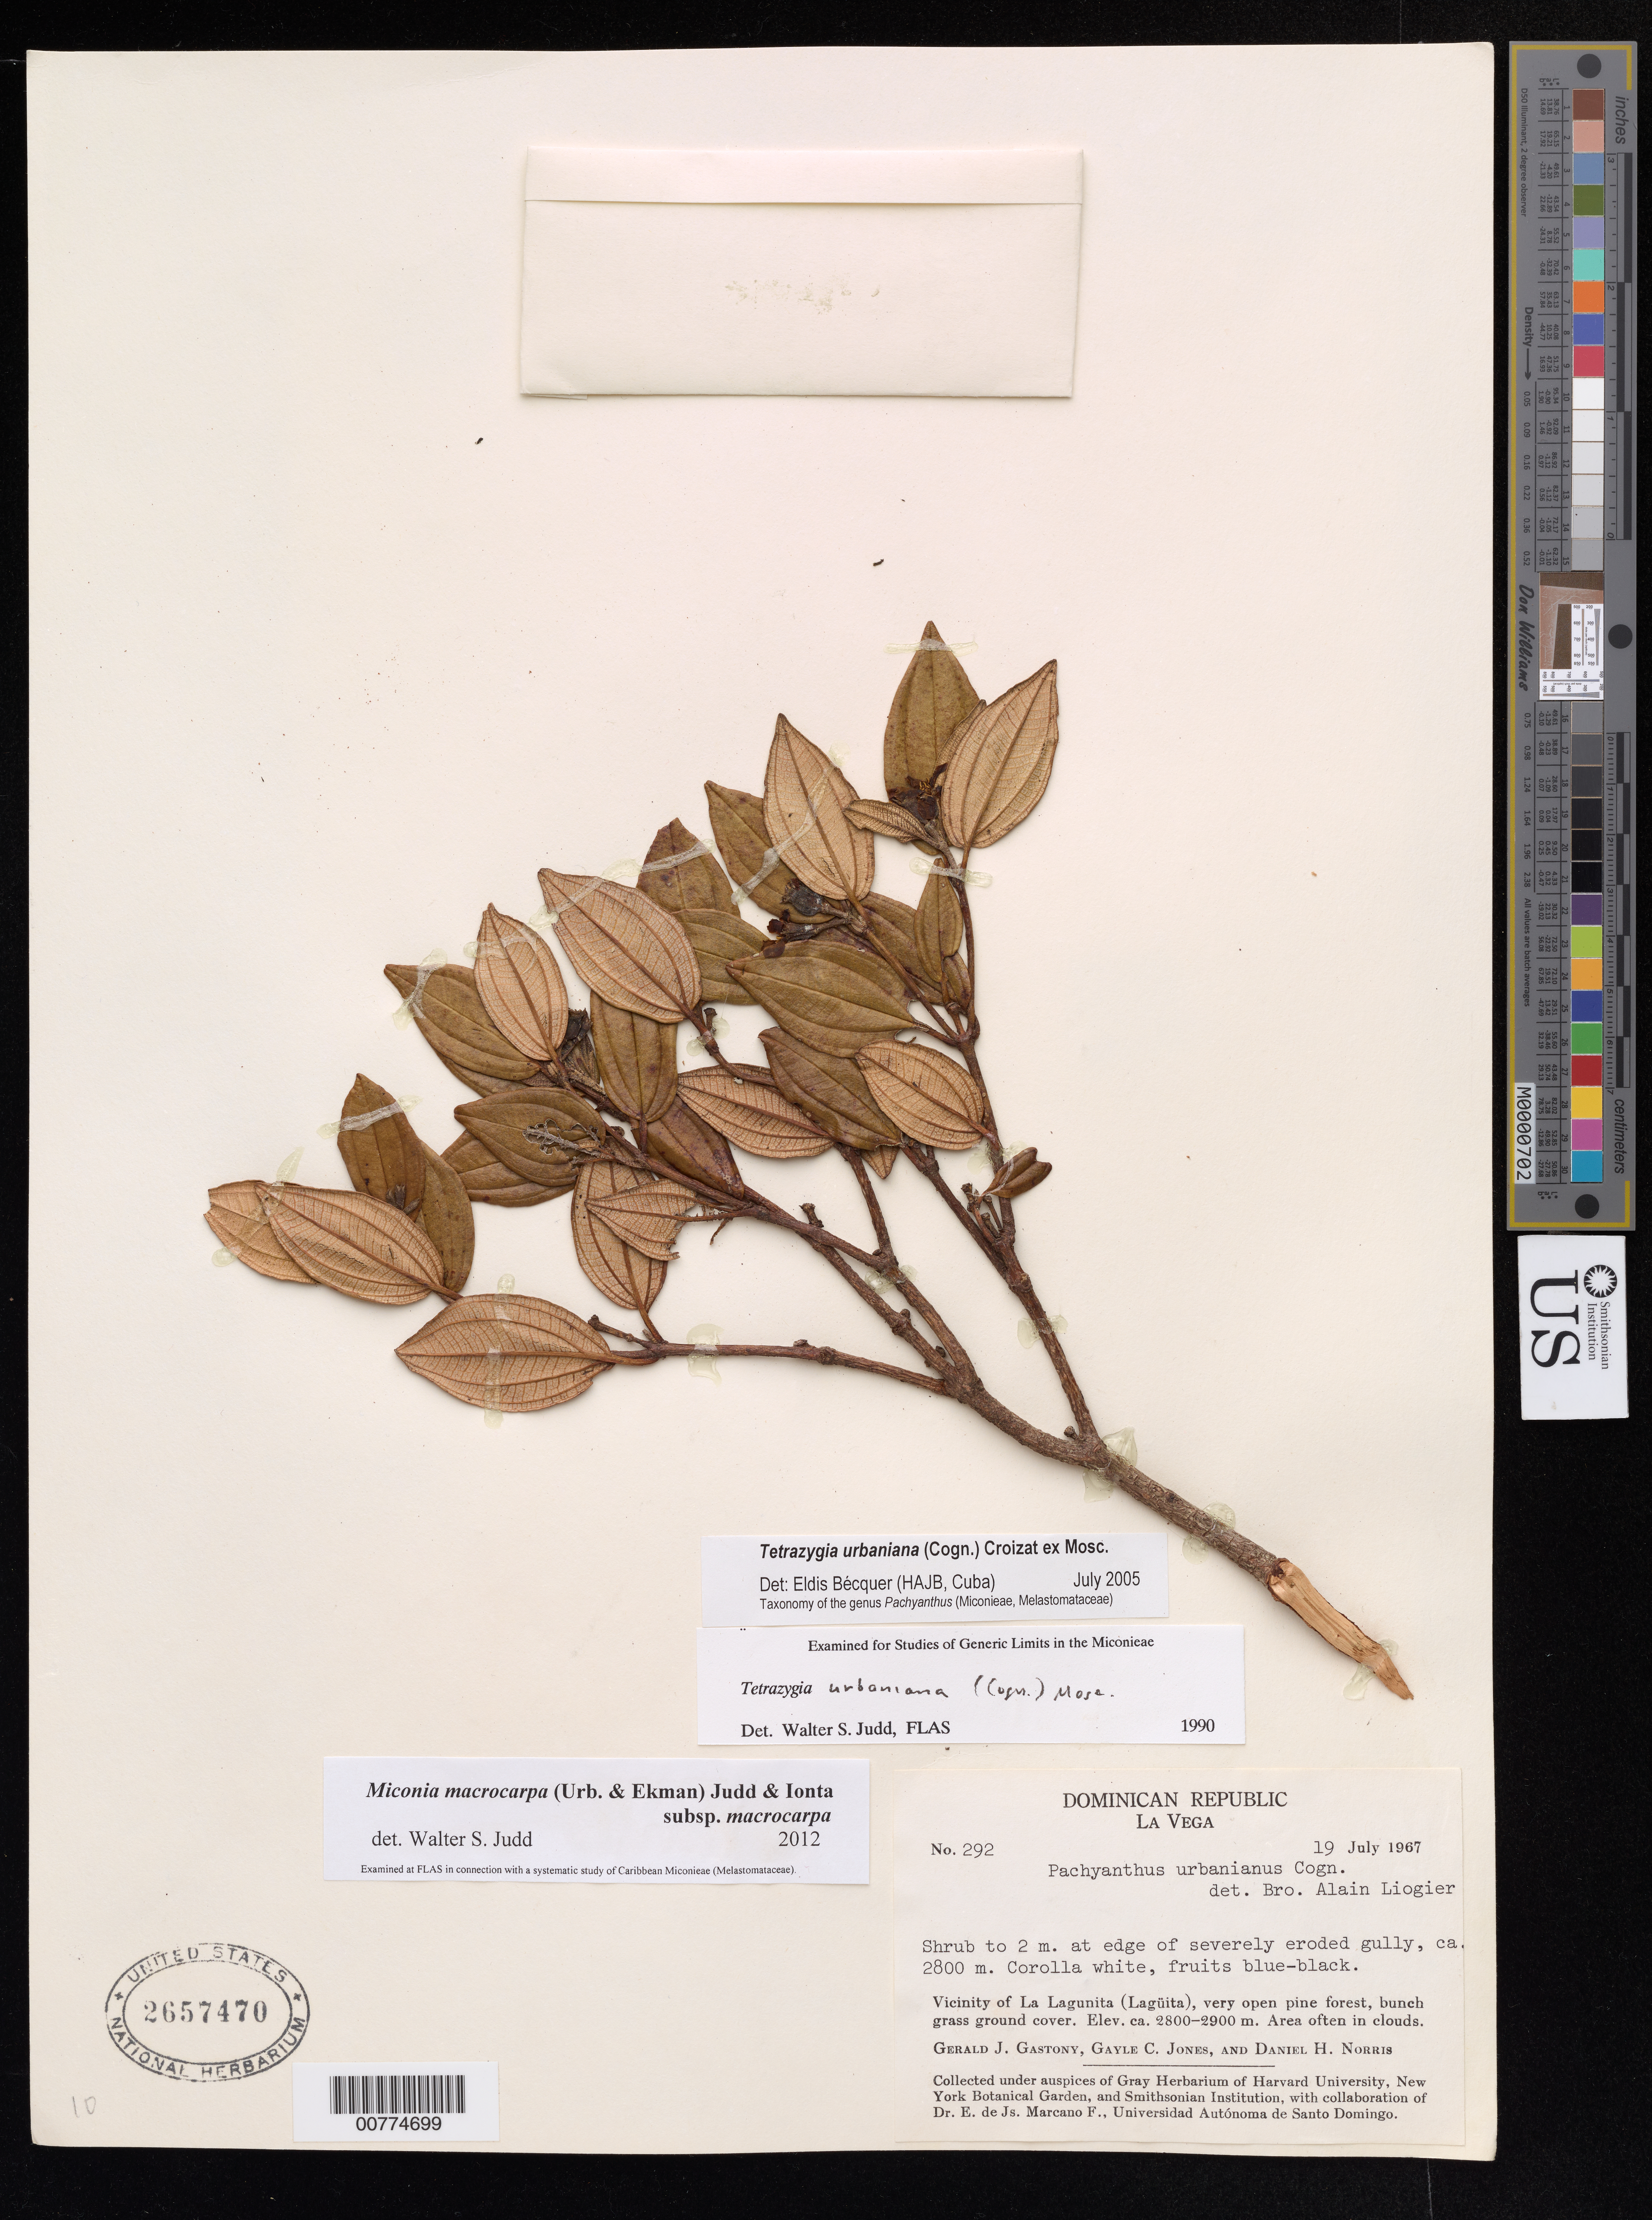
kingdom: Plantae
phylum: Tracheophyta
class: Magnoliopsida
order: Myrtales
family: Melastomataceae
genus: Miconia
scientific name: Miconia macrocarpa subsp. macrocarpa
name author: (Urb. & Ekman) Judd & Ionta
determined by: Judd, Walter S.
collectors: G. Gastony, G. C. Jones & D. H. Norris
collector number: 292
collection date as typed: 19 Jul 1967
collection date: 1967-07-19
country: Dominican Republic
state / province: La Vega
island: Hispaniola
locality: Vicinity of La Lagunita (Lagüita).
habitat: Very open pine forest, bunch grass ground cover, area often in clouds; at edge of severely eroded gully.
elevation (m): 2800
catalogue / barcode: US 2657470